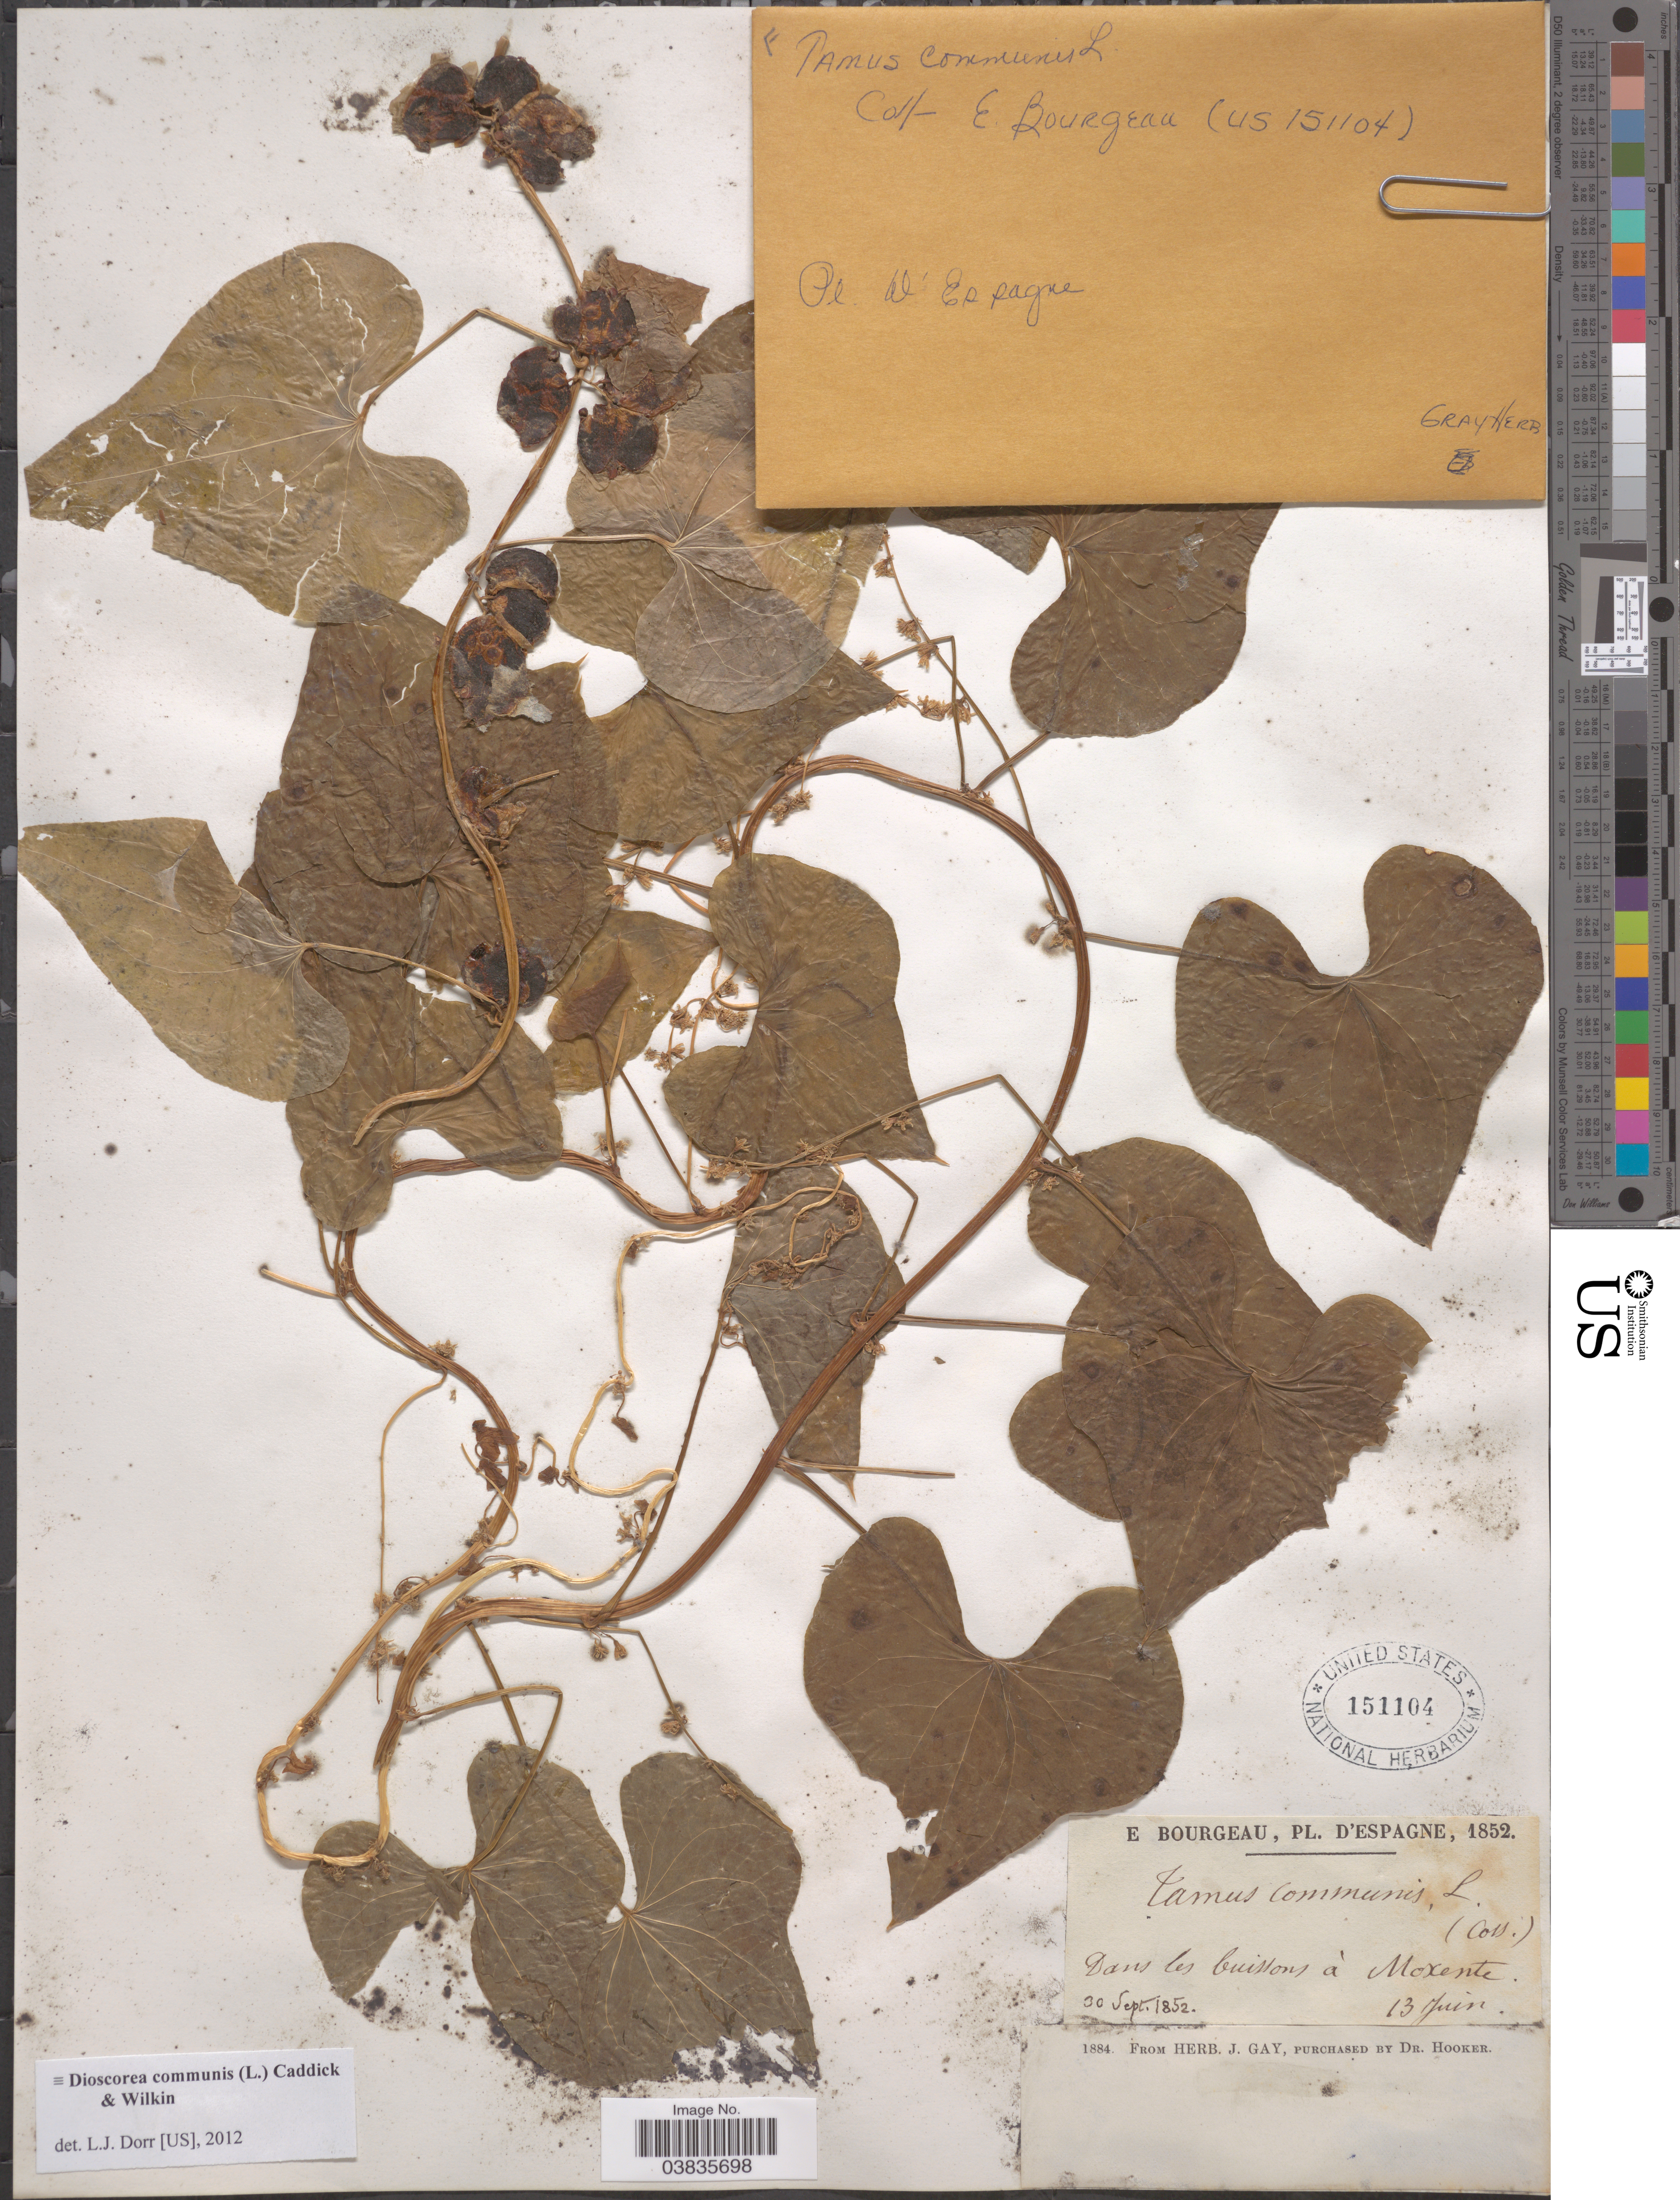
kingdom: Plantae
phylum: Tracheophyta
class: Liliopsida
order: Dioscoreales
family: Dioscoreaceae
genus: Dioscorea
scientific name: Dioscorea communis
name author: (L.) Caddick & Wilkin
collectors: E. Bourgeau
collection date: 1852-06-13/1852-09-30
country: Spain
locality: D'Espagne. Dans le buissons à Moxente.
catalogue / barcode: US 151104